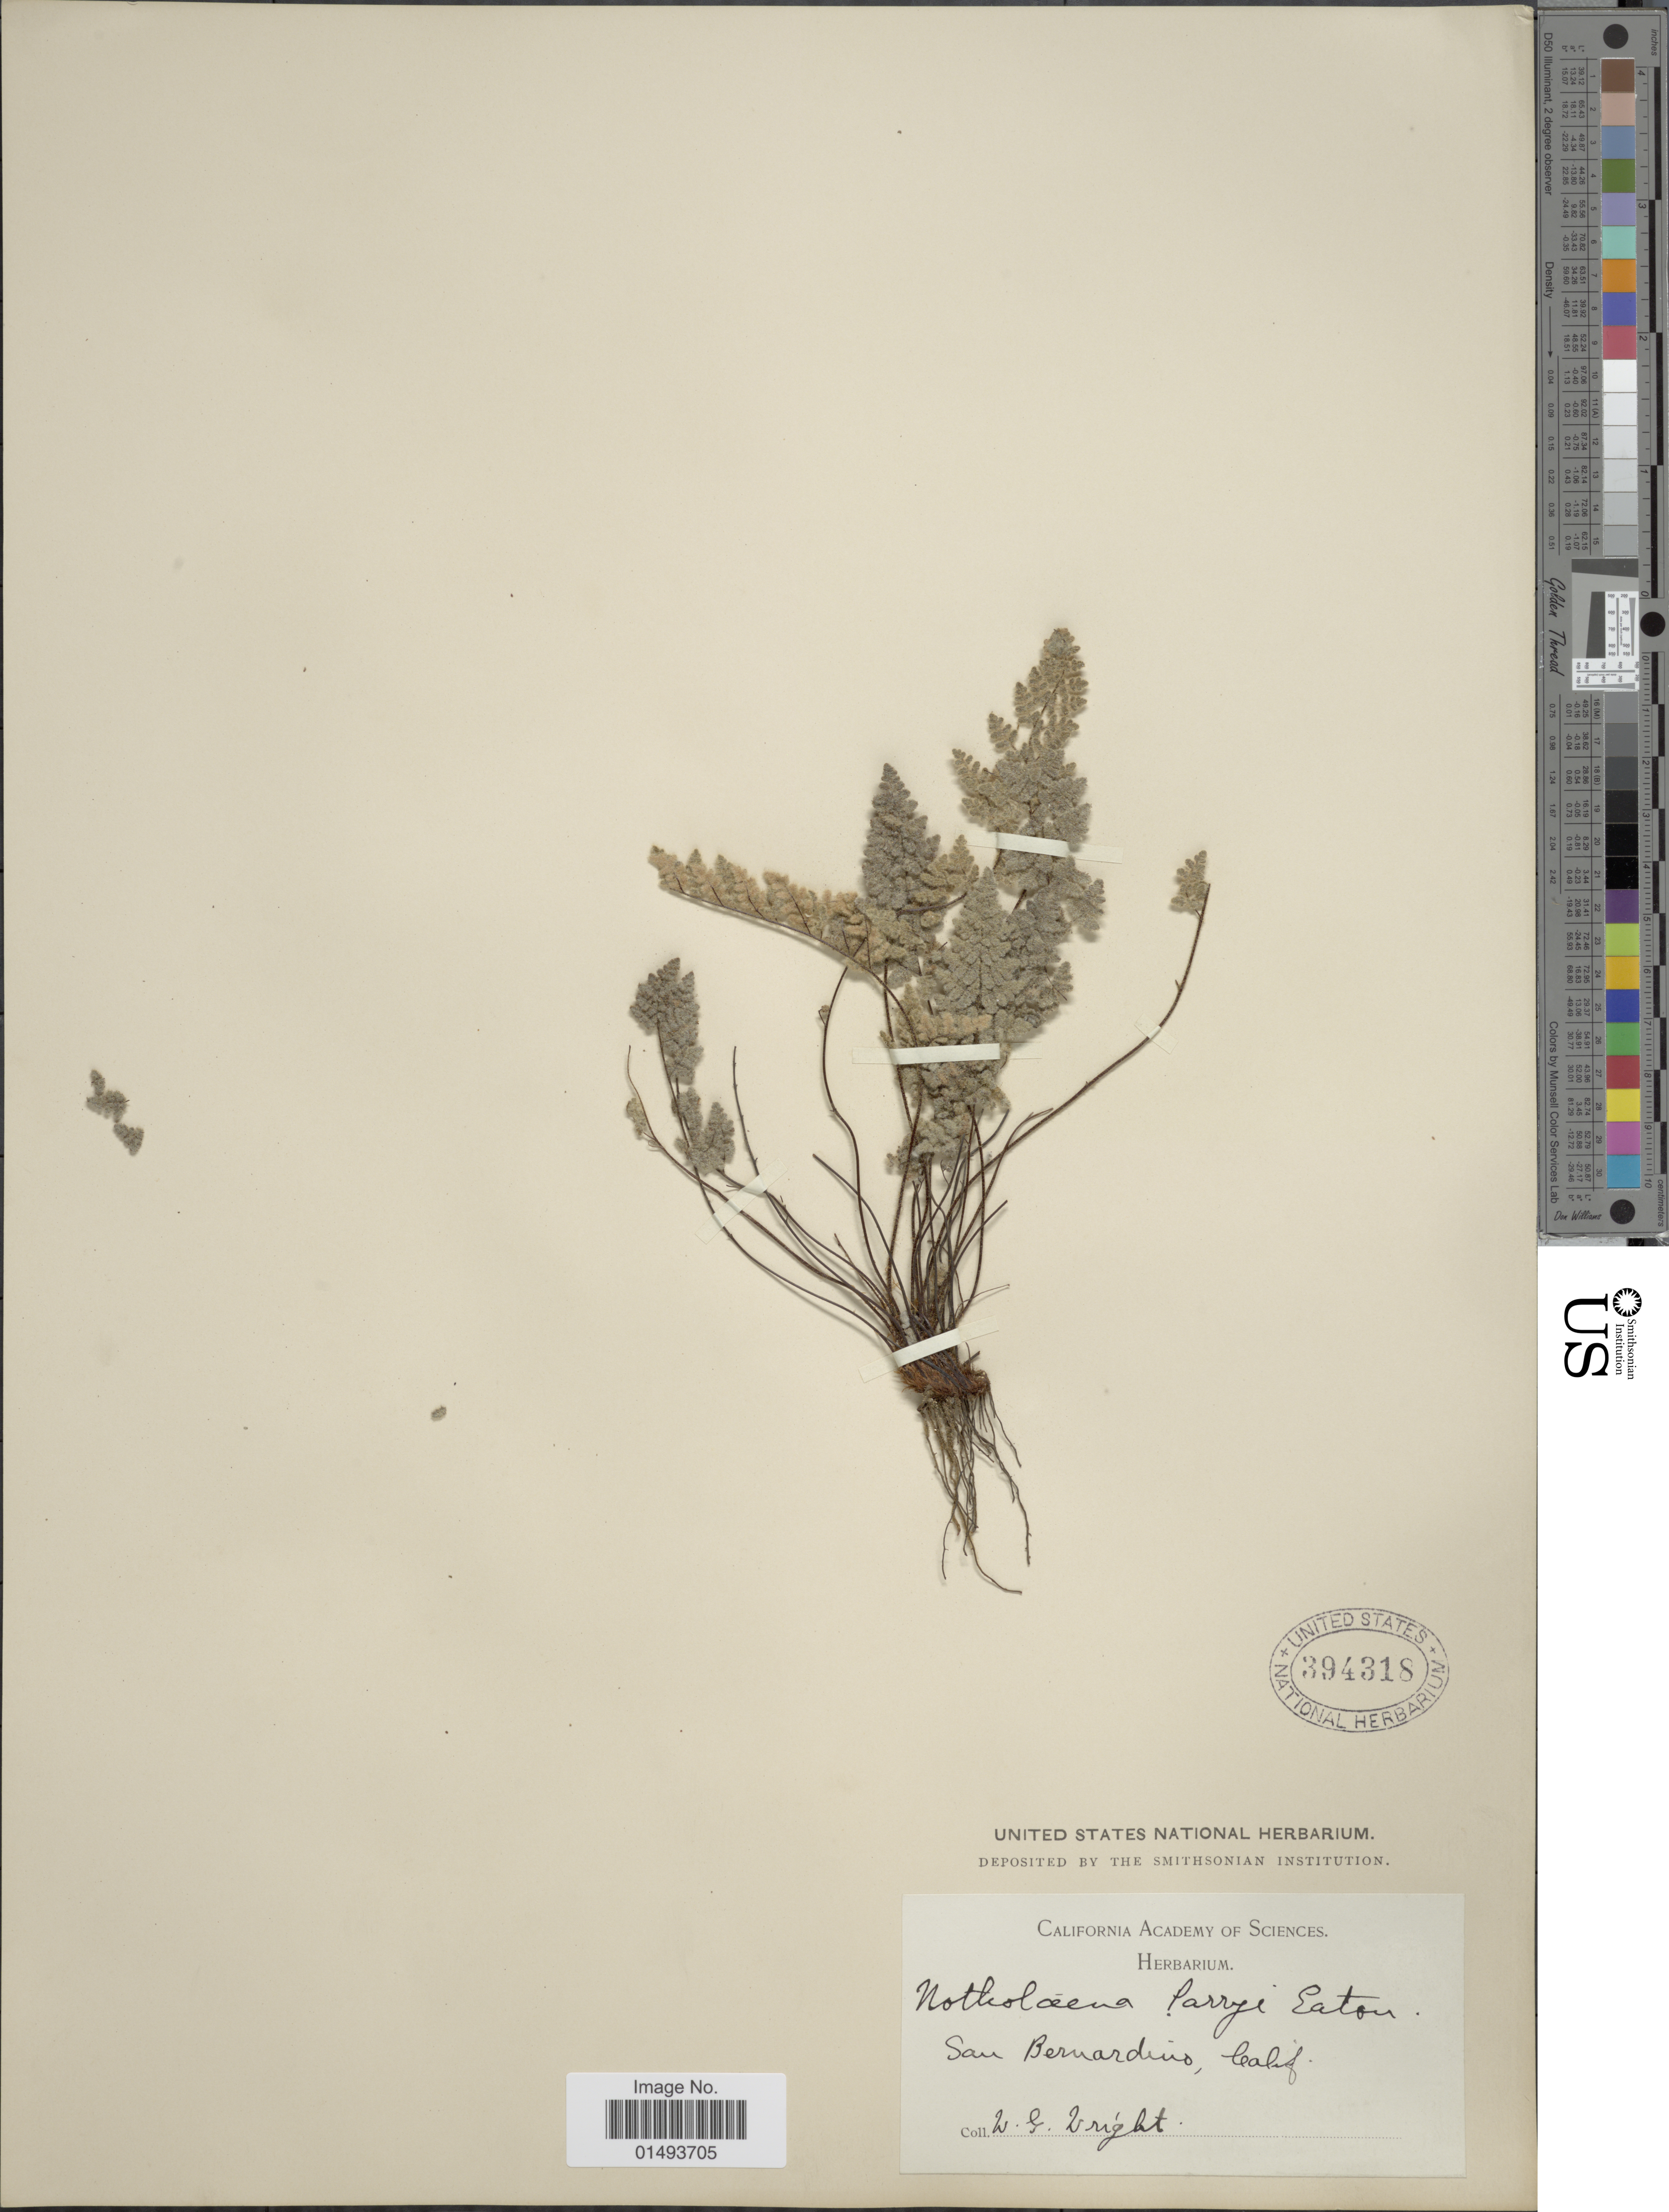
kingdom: Plantae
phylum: Tracheophyta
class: Polypodiopsida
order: Polypodiales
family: Pteridaceae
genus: Myriopteris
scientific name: Myriopteris parryi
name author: (D.C. Eaton) Grusz & Windham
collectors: W. G. Wright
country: United States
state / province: California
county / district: San Bernardino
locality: San Bernardino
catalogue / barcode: US 394318